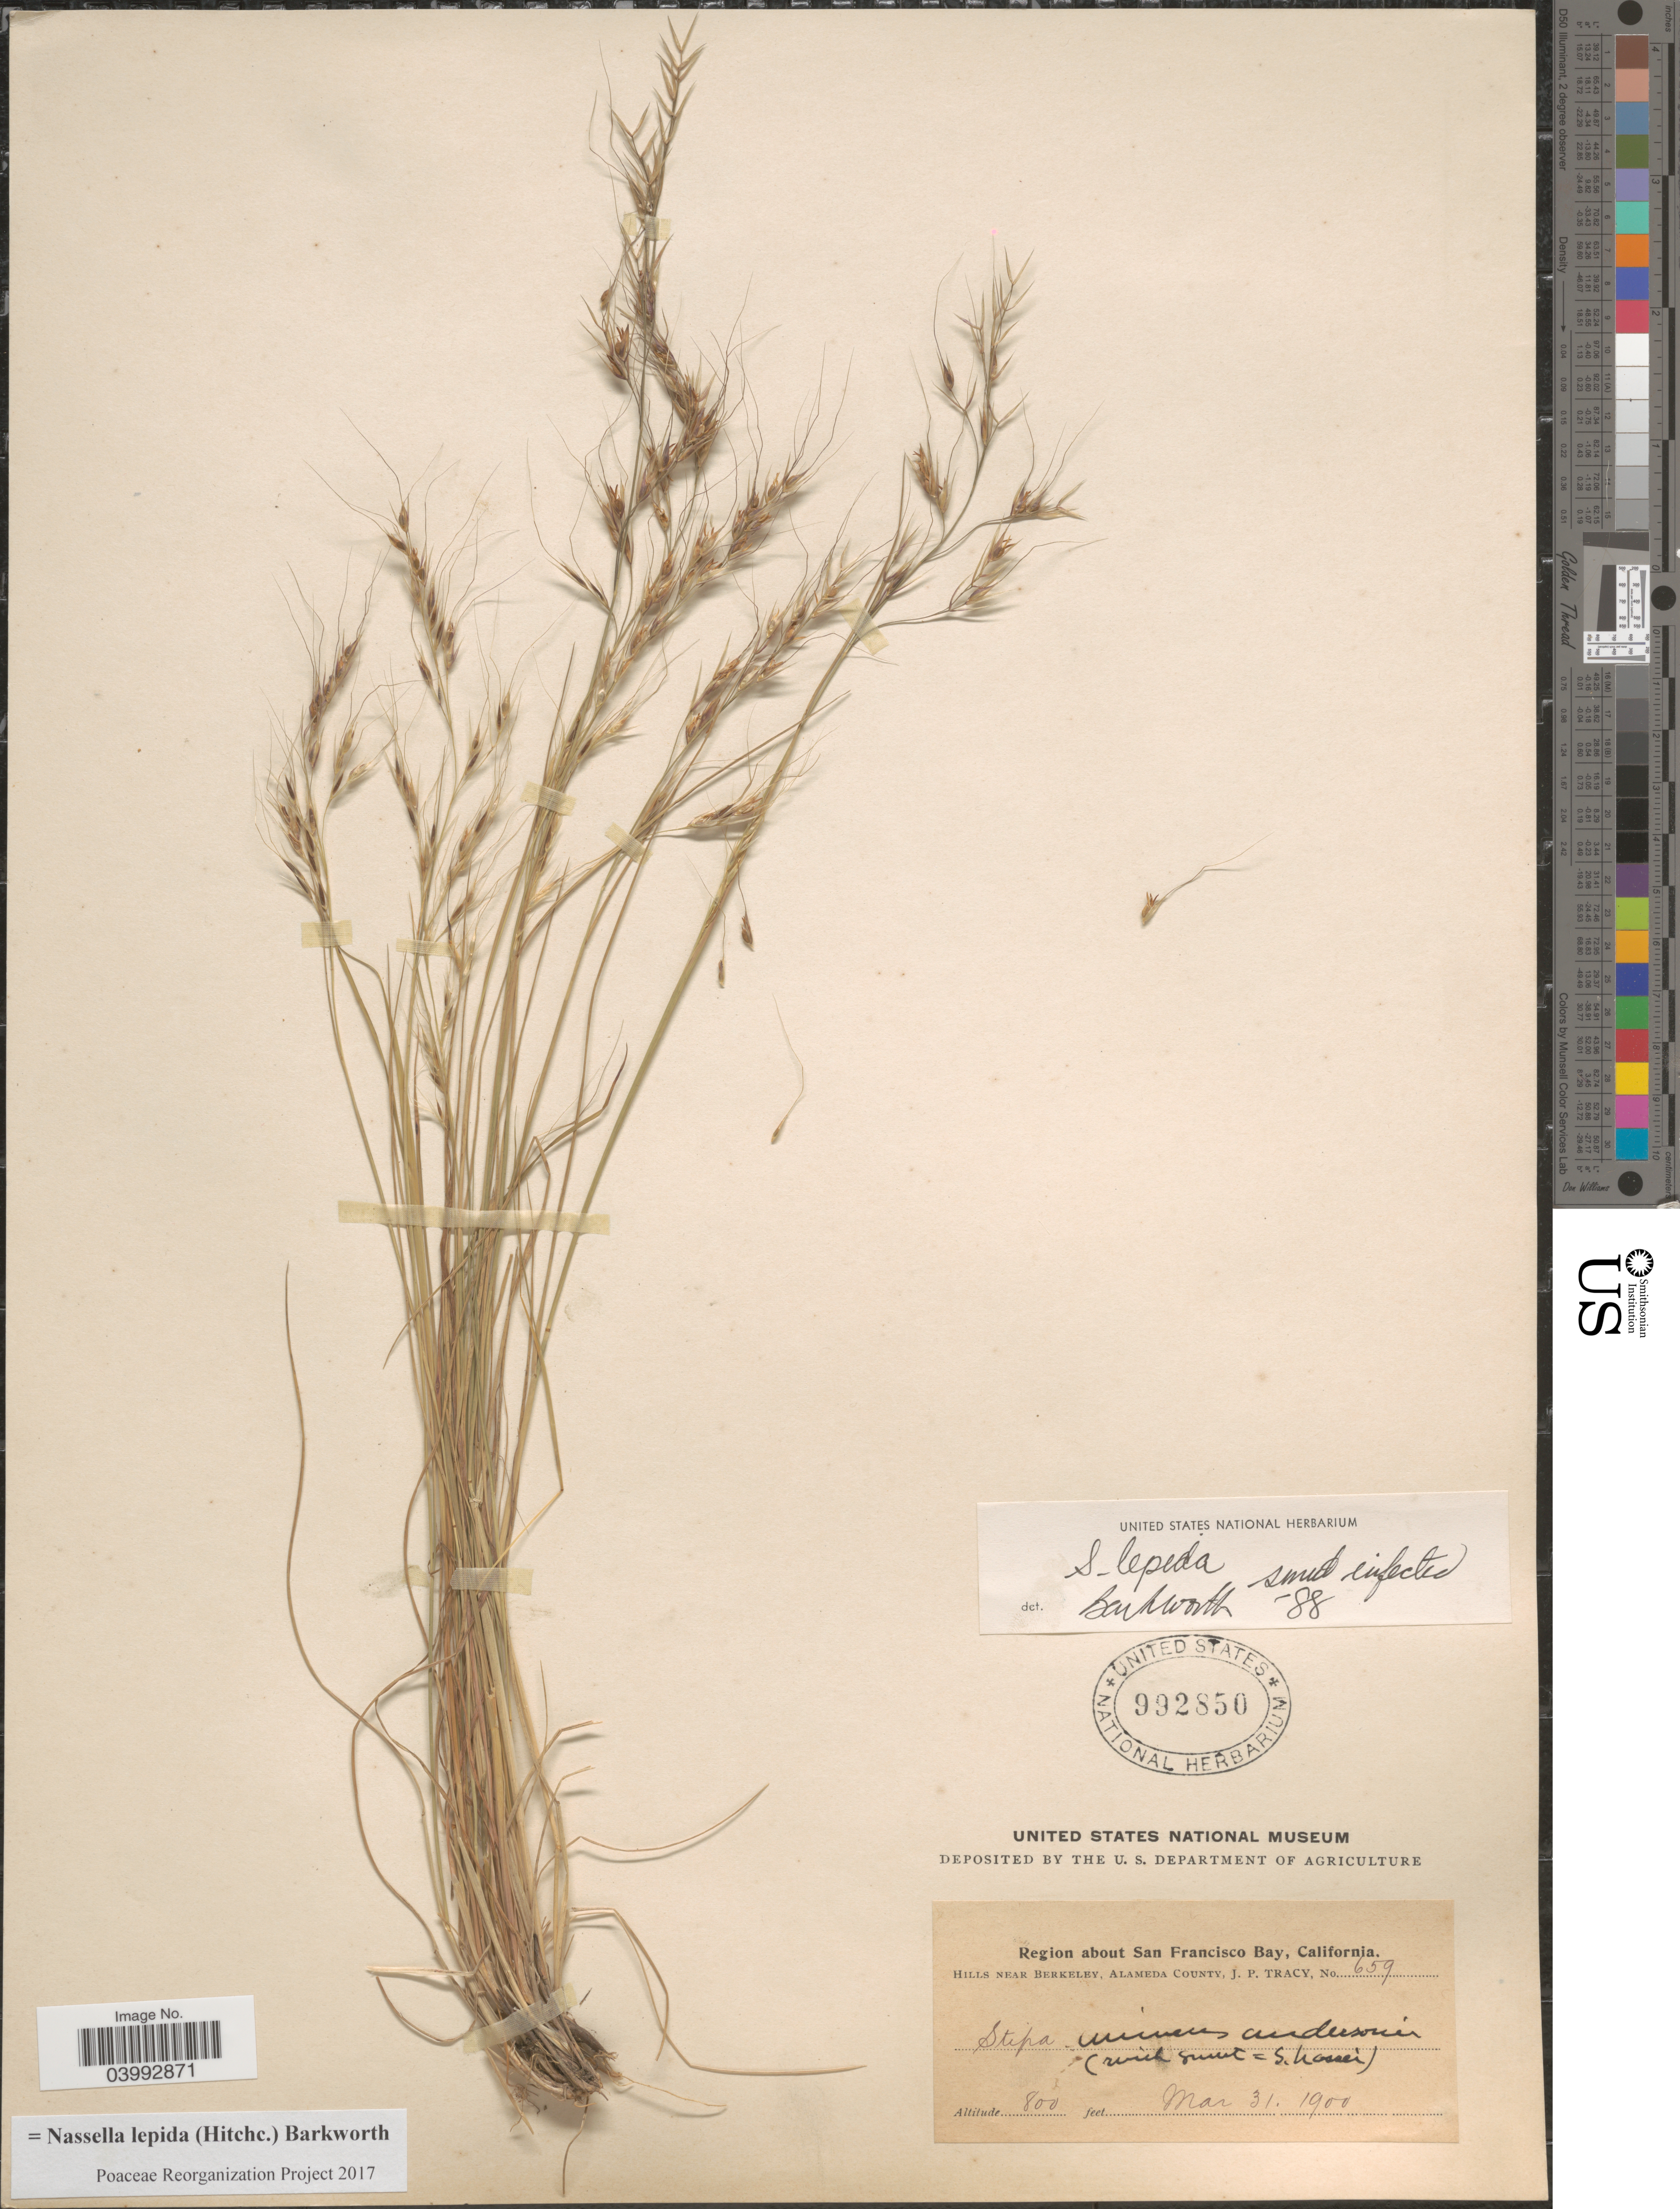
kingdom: Plantae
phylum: Tracheophyta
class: Liliopsida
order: Poales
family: Poaceae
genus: Nassella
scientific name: Nassella lepida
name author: (Hitchc.) Barkworth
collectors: J. Tracy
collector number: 659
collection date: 1900-03-31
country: United States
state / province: California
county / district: Alameda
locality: Region about San Francisco Bay. Hills near Berkeley, Alameda County.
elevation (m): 244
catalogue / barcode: US 992850